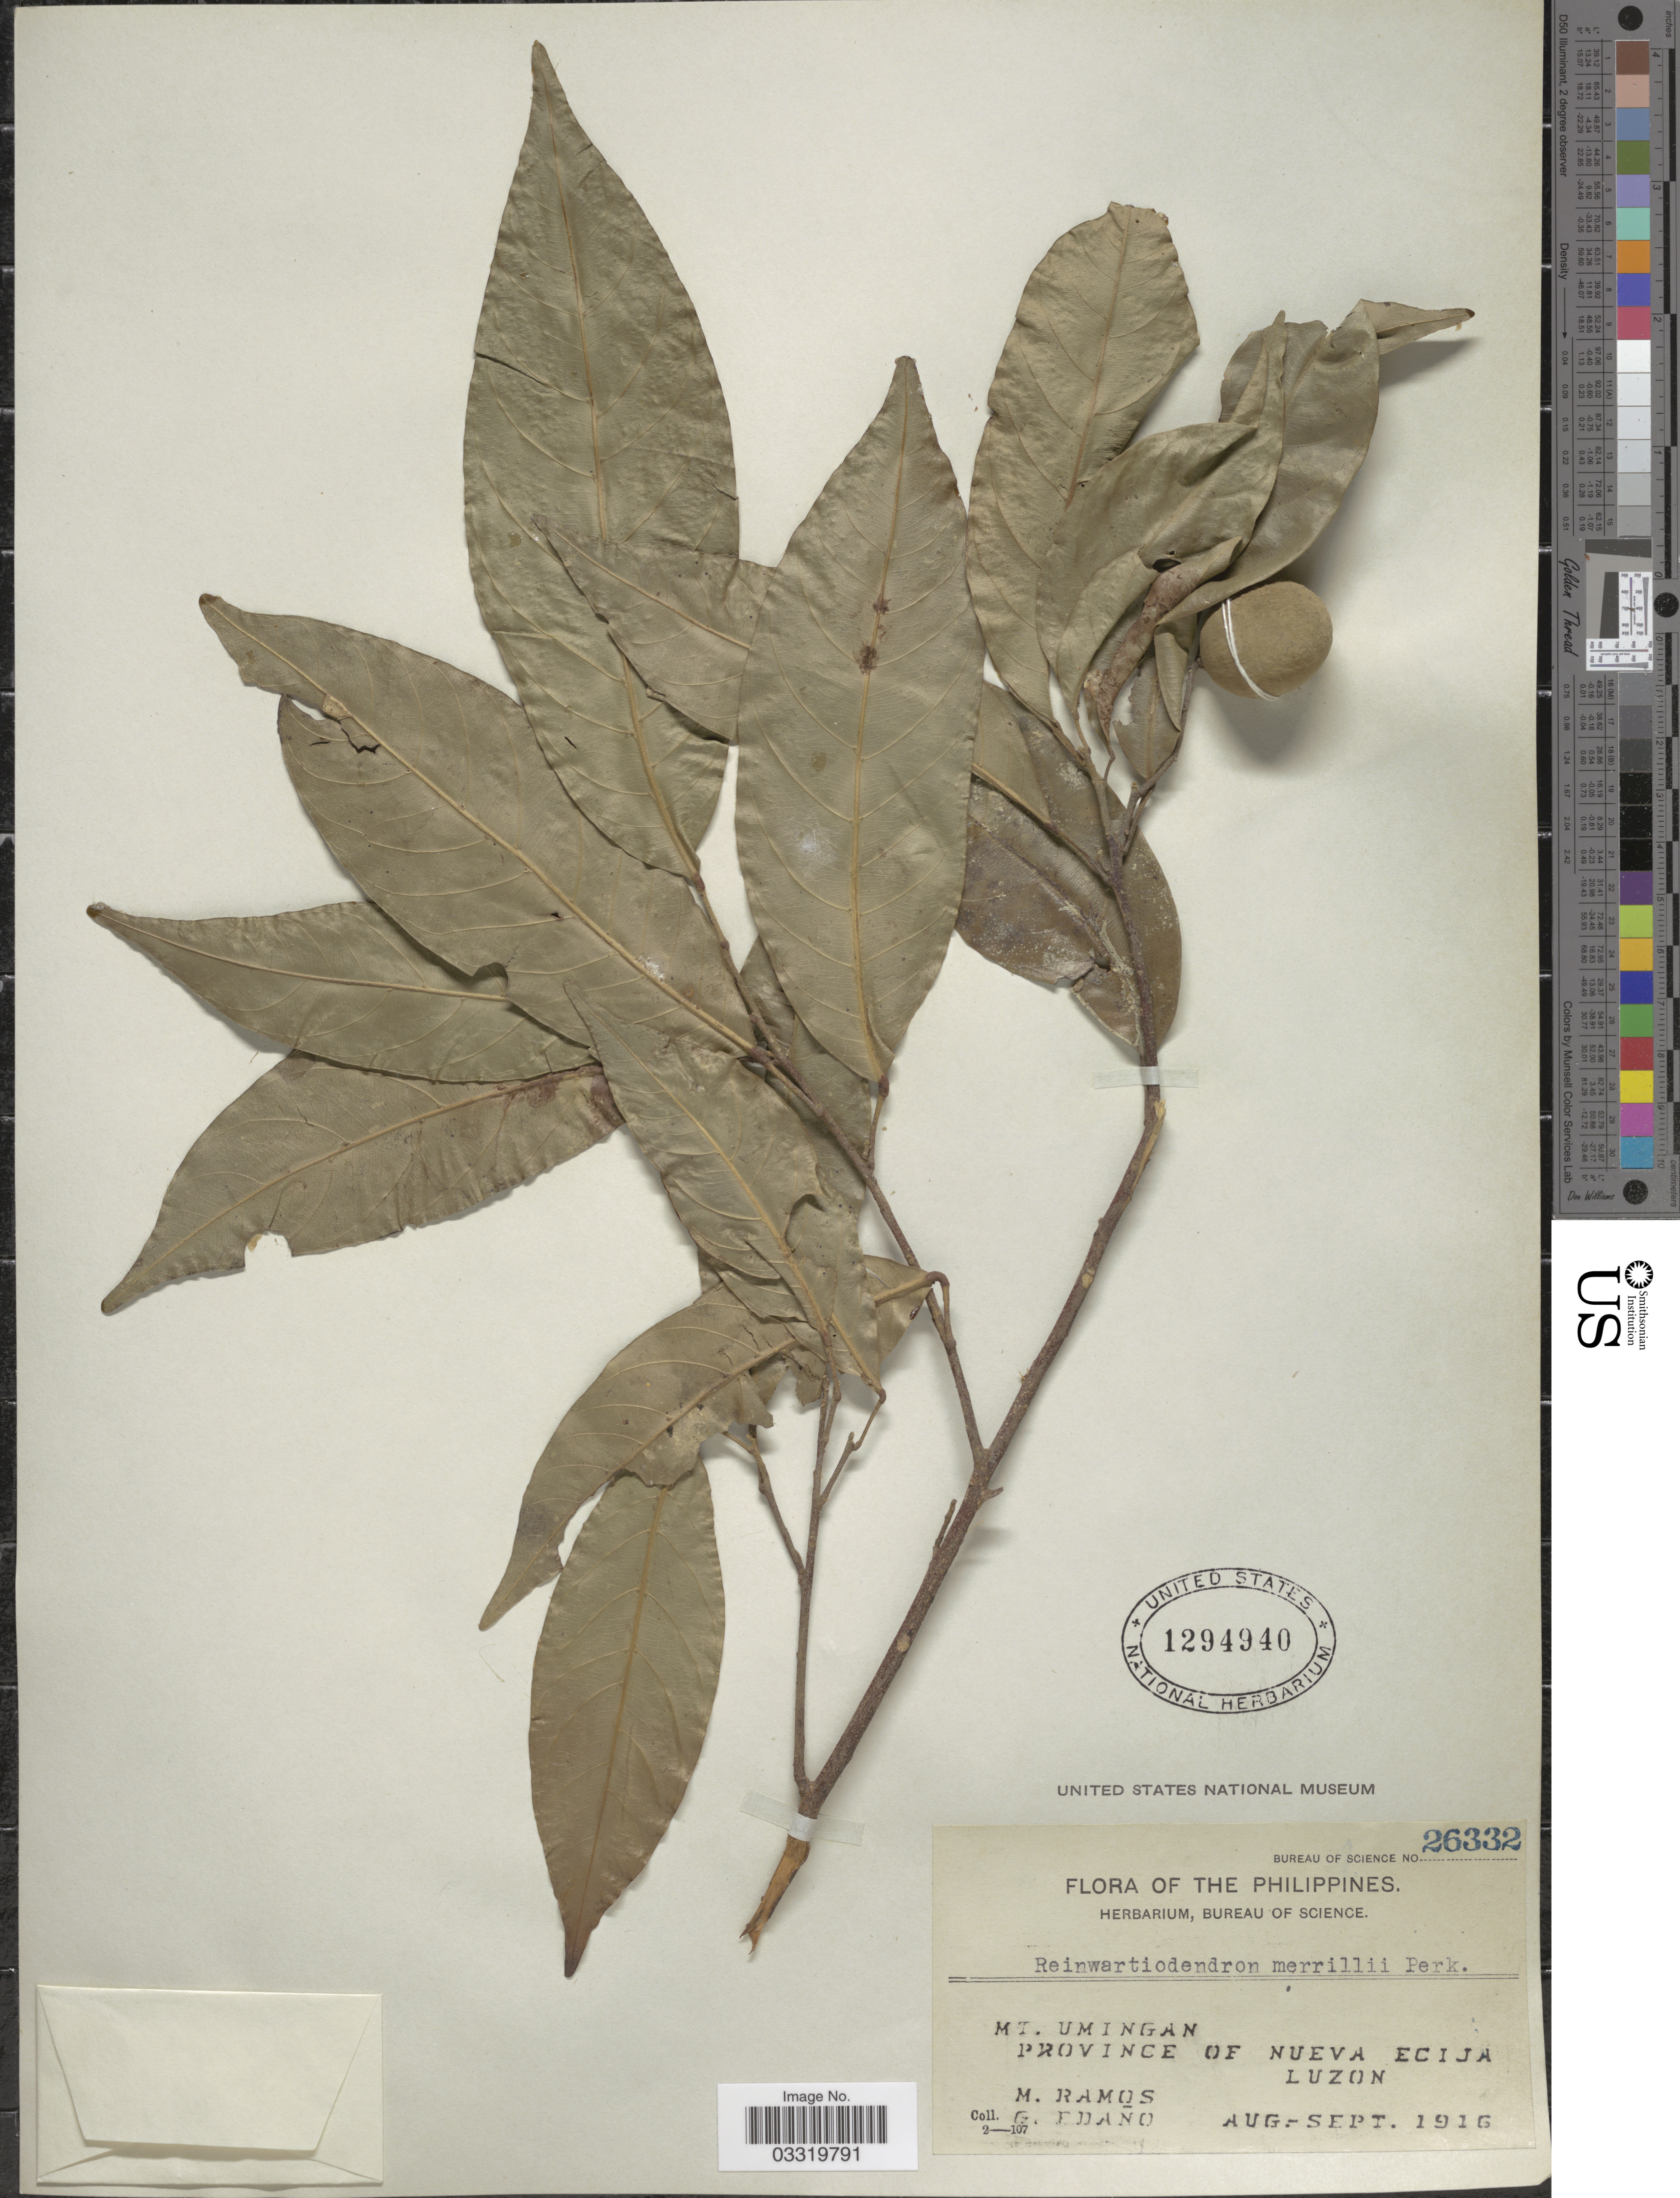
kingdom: Plantae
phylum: Tracheophyta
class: Magnoliopsida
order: Sapindales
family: Meliaceae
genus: Reinwardtiodendron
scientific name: Reinwardtiodendron celebicum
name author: Koord.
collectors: M. Ramos & G. Edaño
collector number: Bureau of Science 26332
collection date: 1916-08/1916-09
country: Philippines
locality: Mt. Umingan, Province of Nueva Ecija, Luzon.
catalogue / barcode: US 1294940